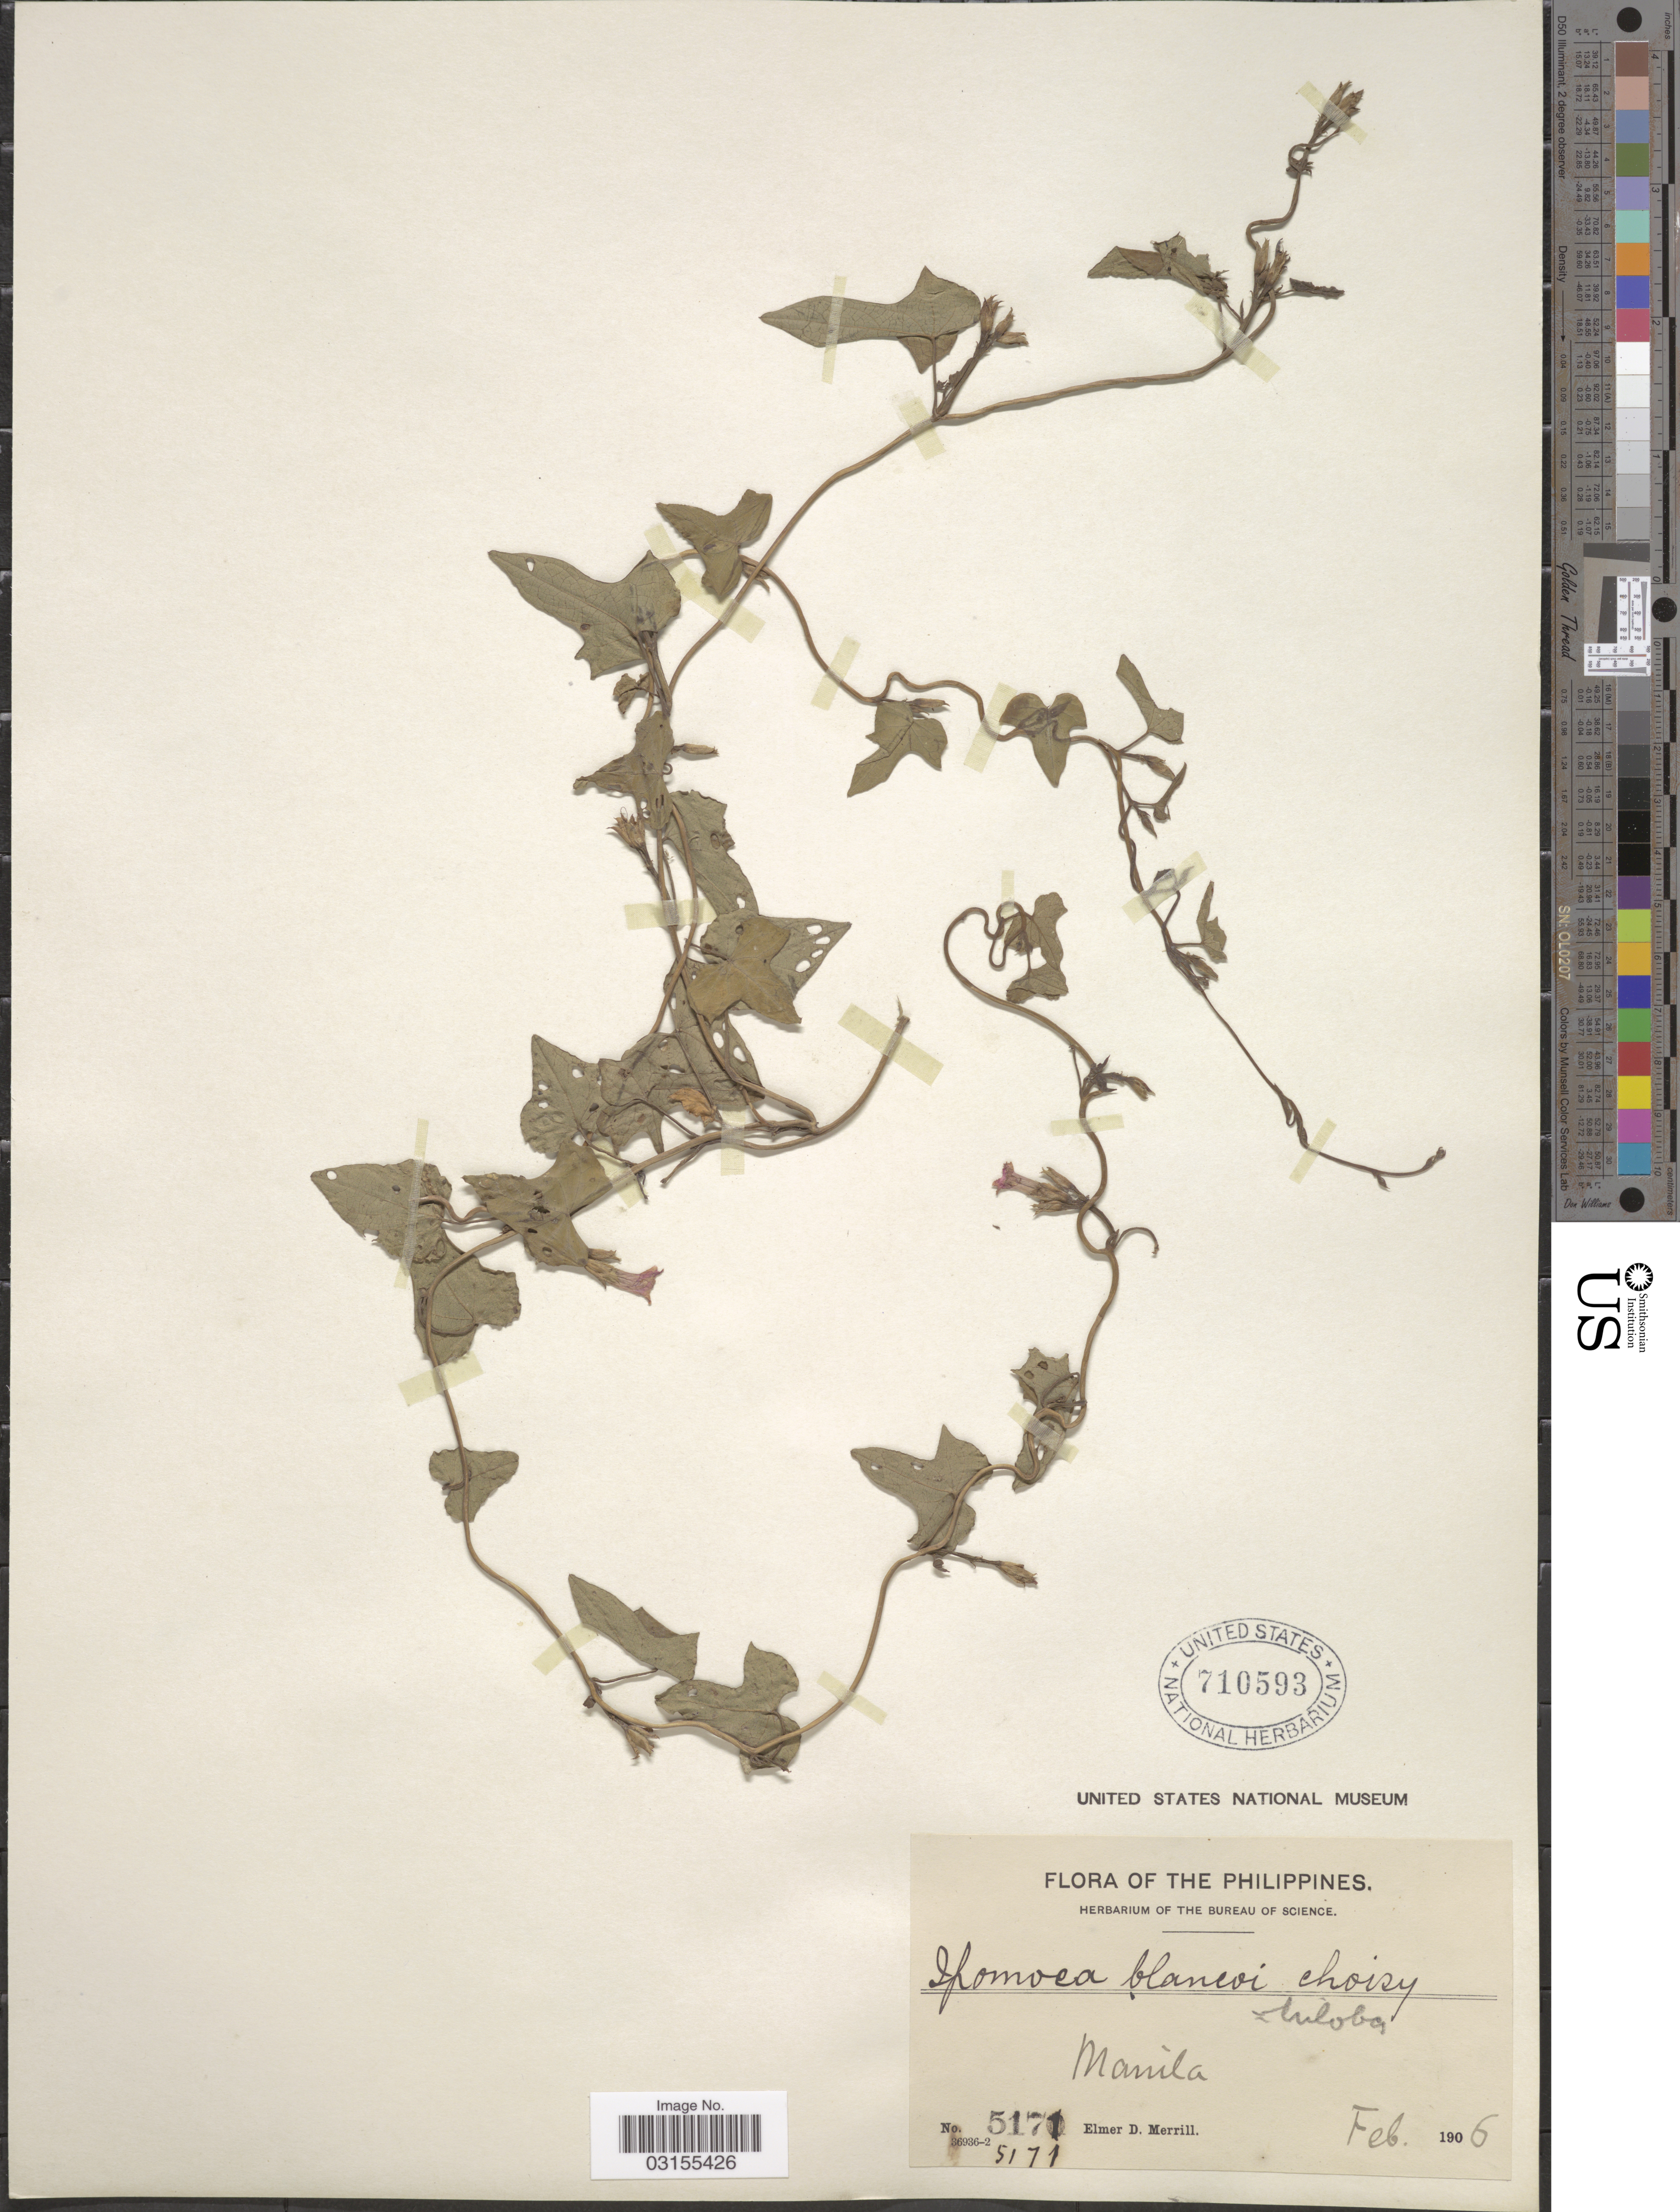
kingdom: Plantae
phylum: Tracheophyta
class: Magnoliopsida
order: Solanales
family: Convolvulaceae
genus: Ipomoea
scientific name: Ipomoea triloba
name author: L.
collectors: E. D. Merrill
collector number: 5171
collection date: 1906-02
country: Philippines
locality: Manila.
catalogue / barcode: US 710593